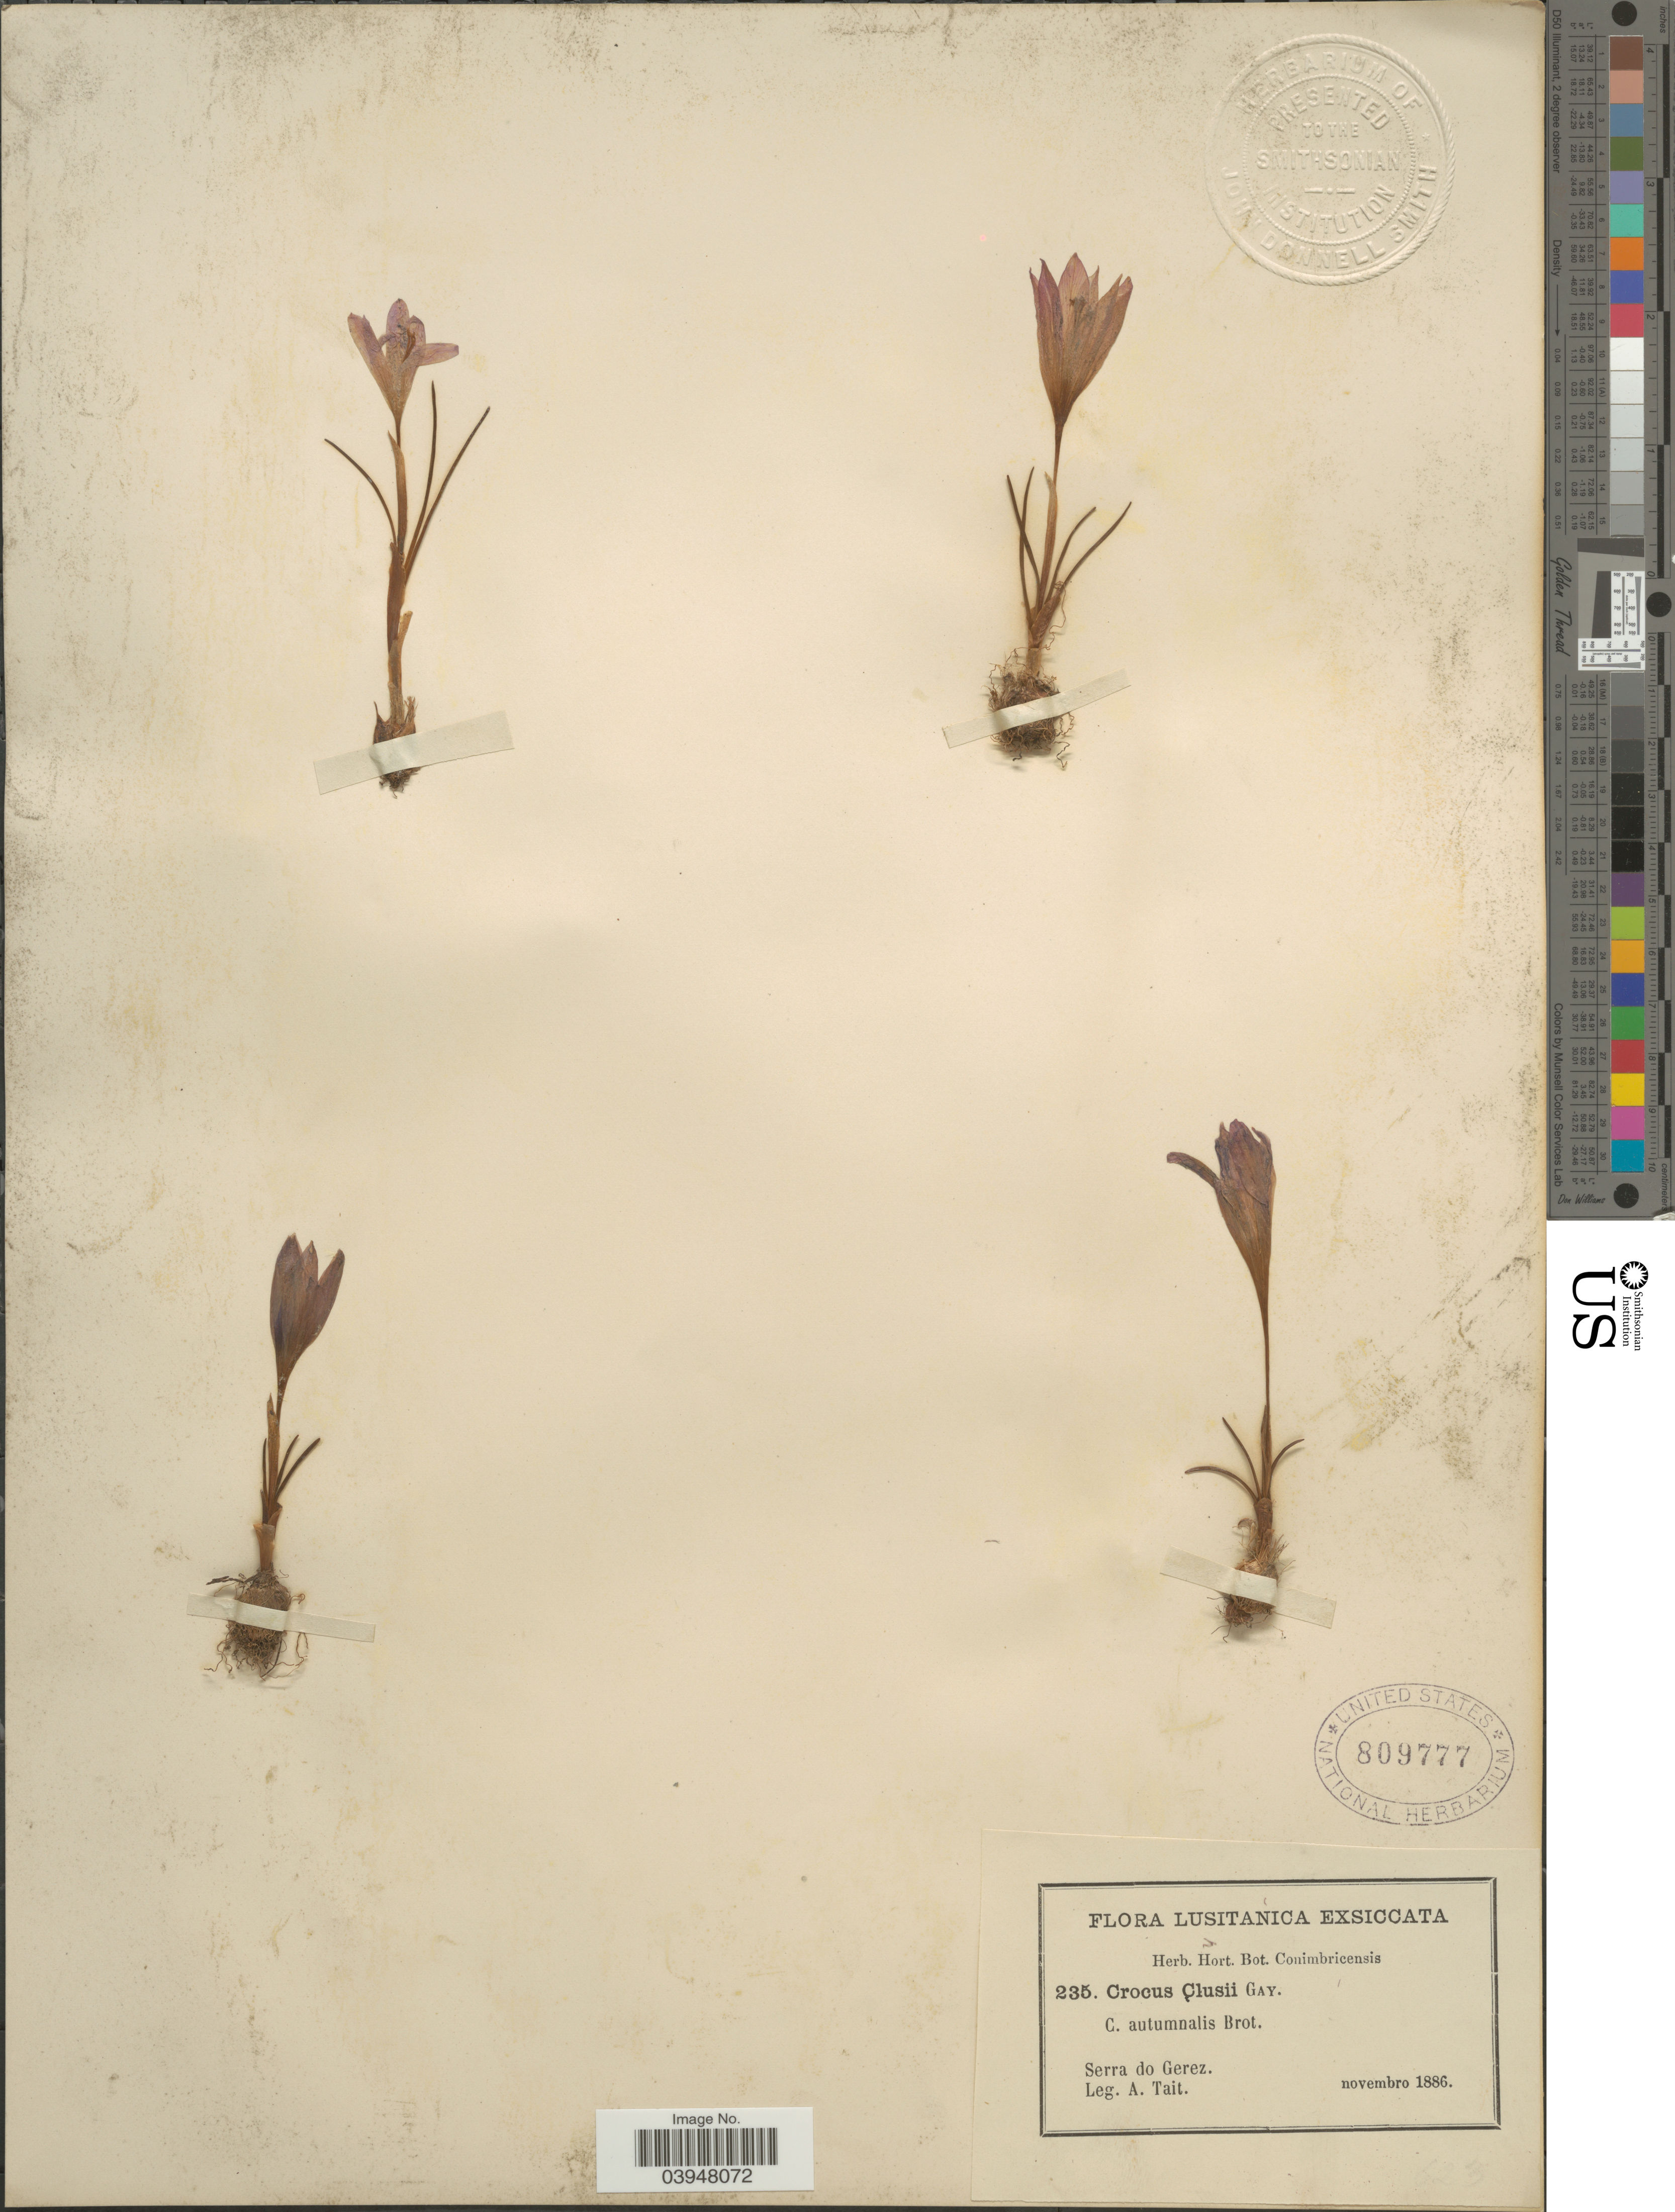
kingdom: Plantae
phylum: Tracheophyta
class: Liliopsida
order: Asparagales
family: Iridaceae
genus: Crocus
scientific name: Crocus clusii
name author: J. Gay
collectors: A. Tait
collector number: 235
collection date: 1886-11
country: Portugal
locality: Lusitanica. Serra do Gerez.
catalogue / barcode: US 809777